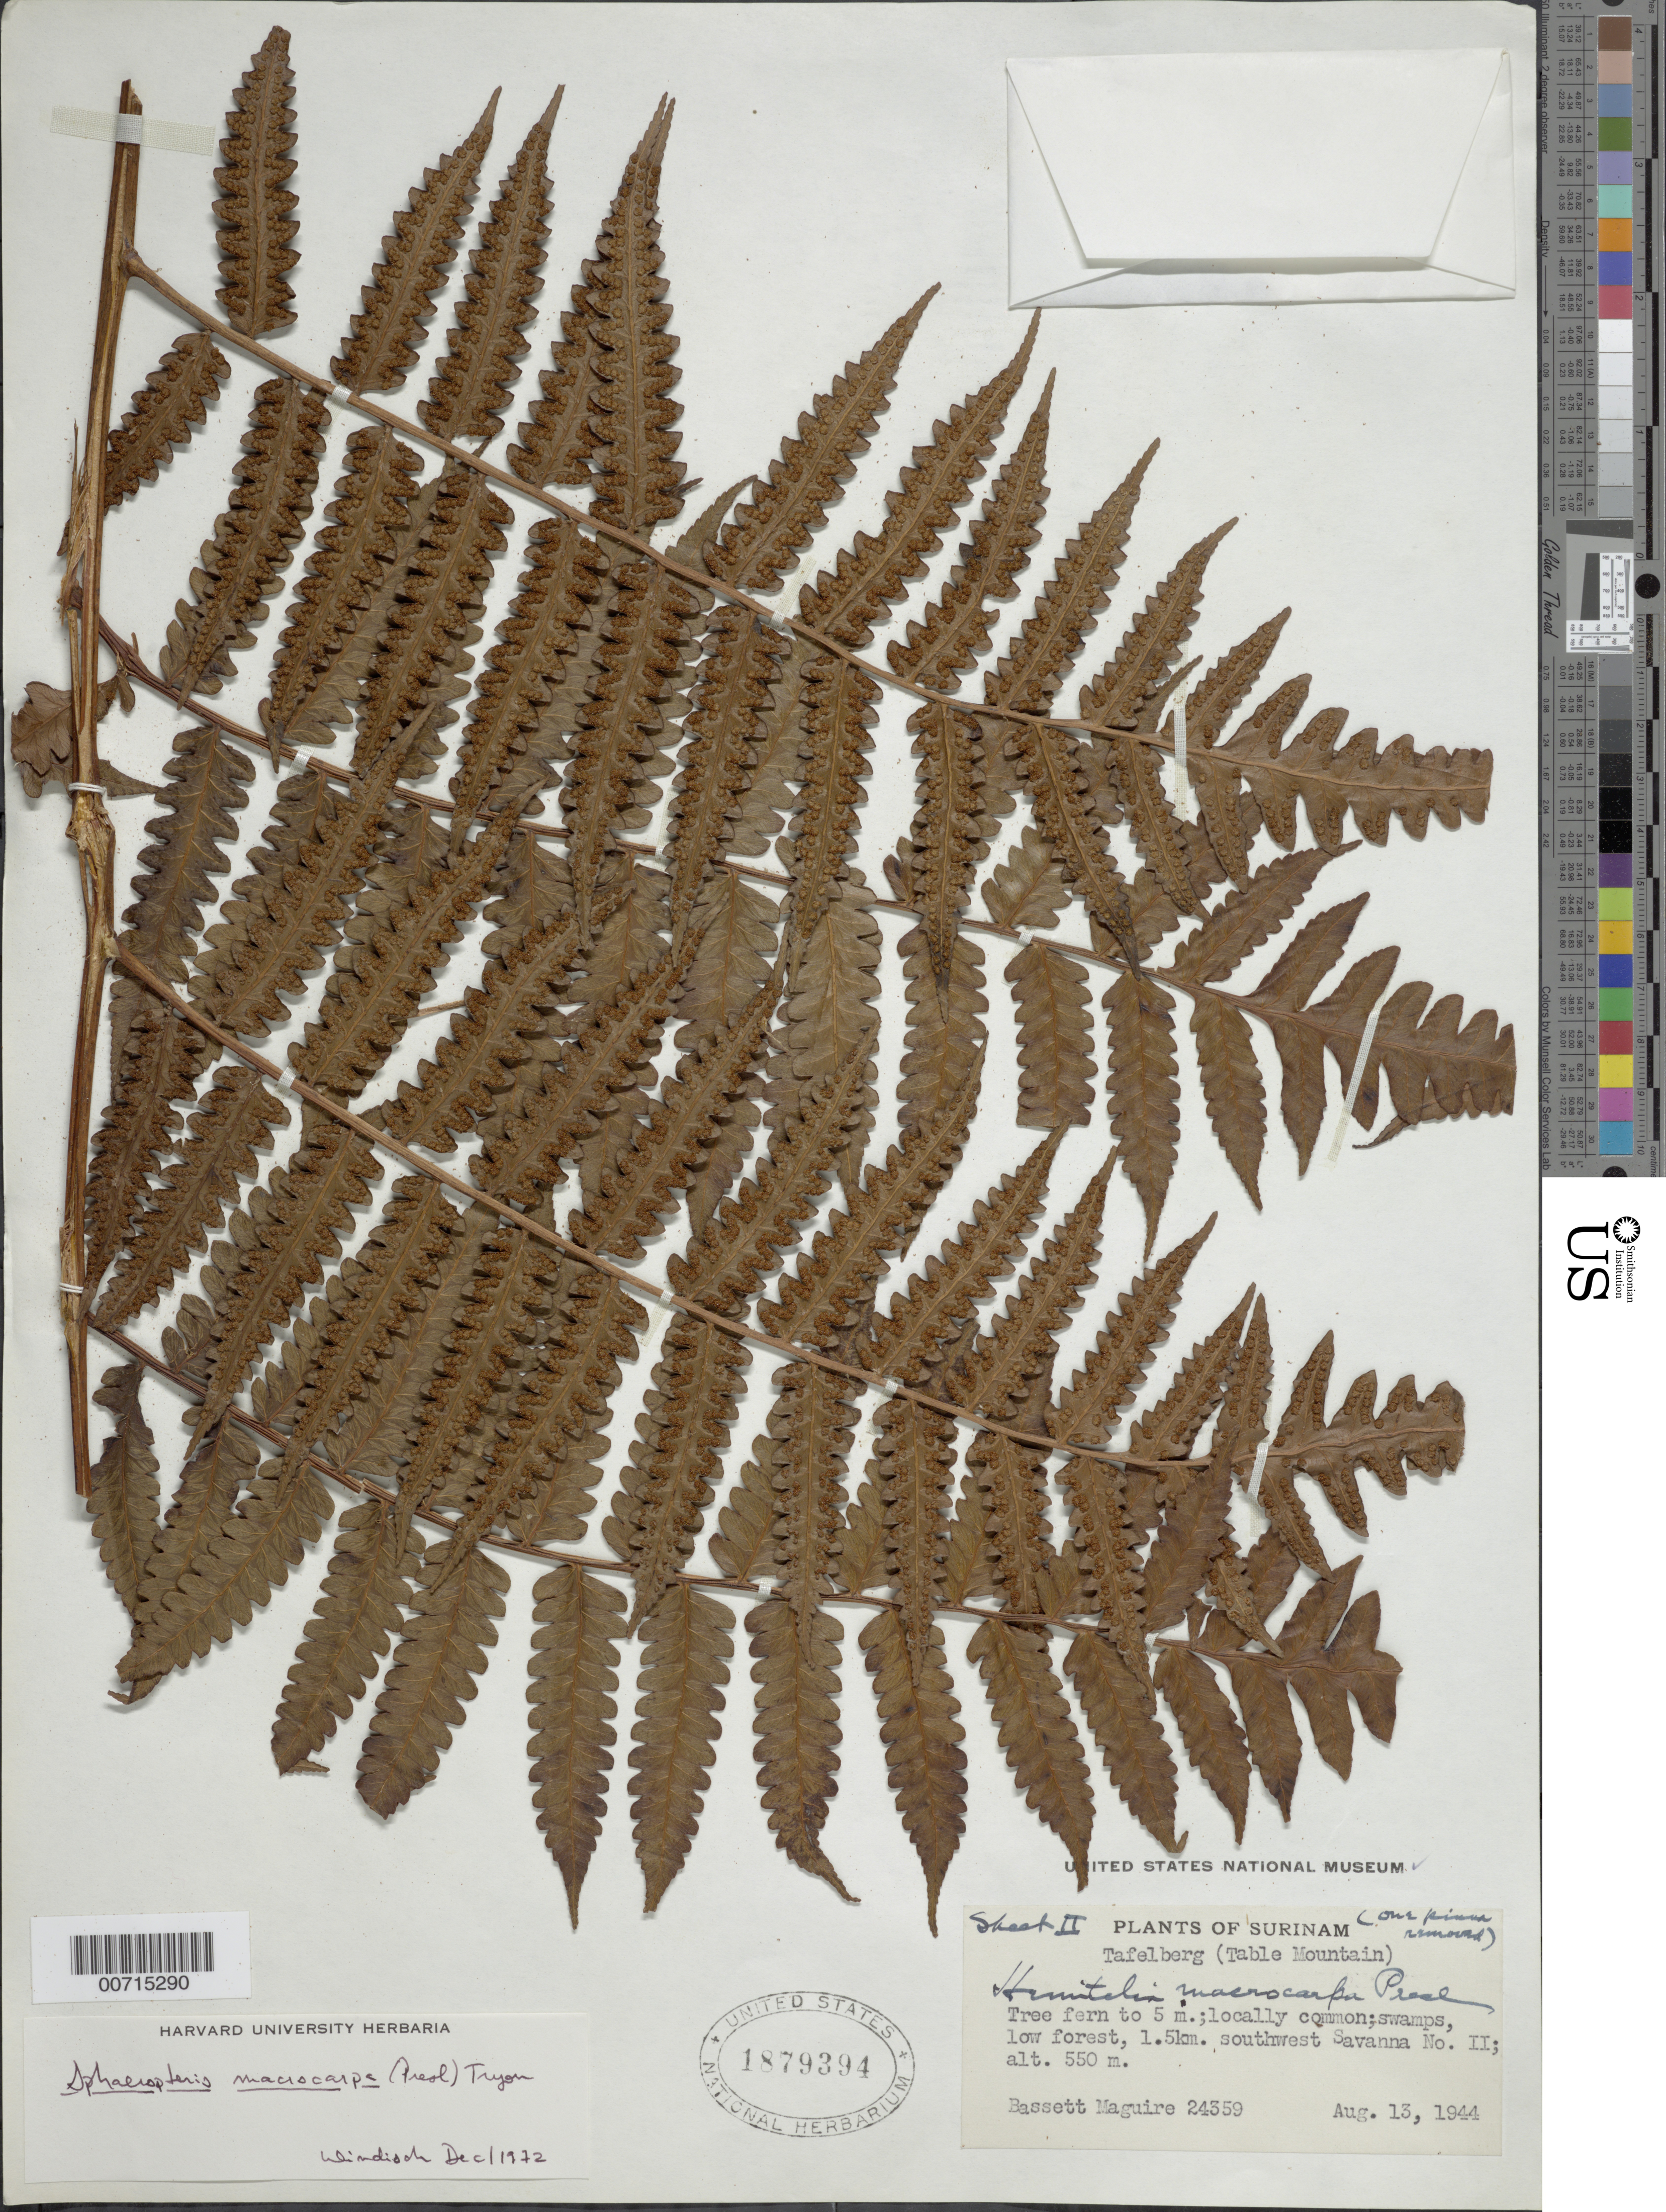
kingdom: Plantae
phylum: Tracheophyta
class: Polypodiopsida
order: Cyatheales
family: Cyatheaceae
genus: Cyathea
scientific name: Cyathea macrocarpa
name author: (C. Presl) Domin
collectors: B. Maguire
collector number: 24359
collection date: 1944-08-13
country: Suriname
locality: Surinam, Tafelberg (Table Mountain), 1.5 km. southwest Savanna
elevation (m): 550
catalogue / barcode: US 1879394